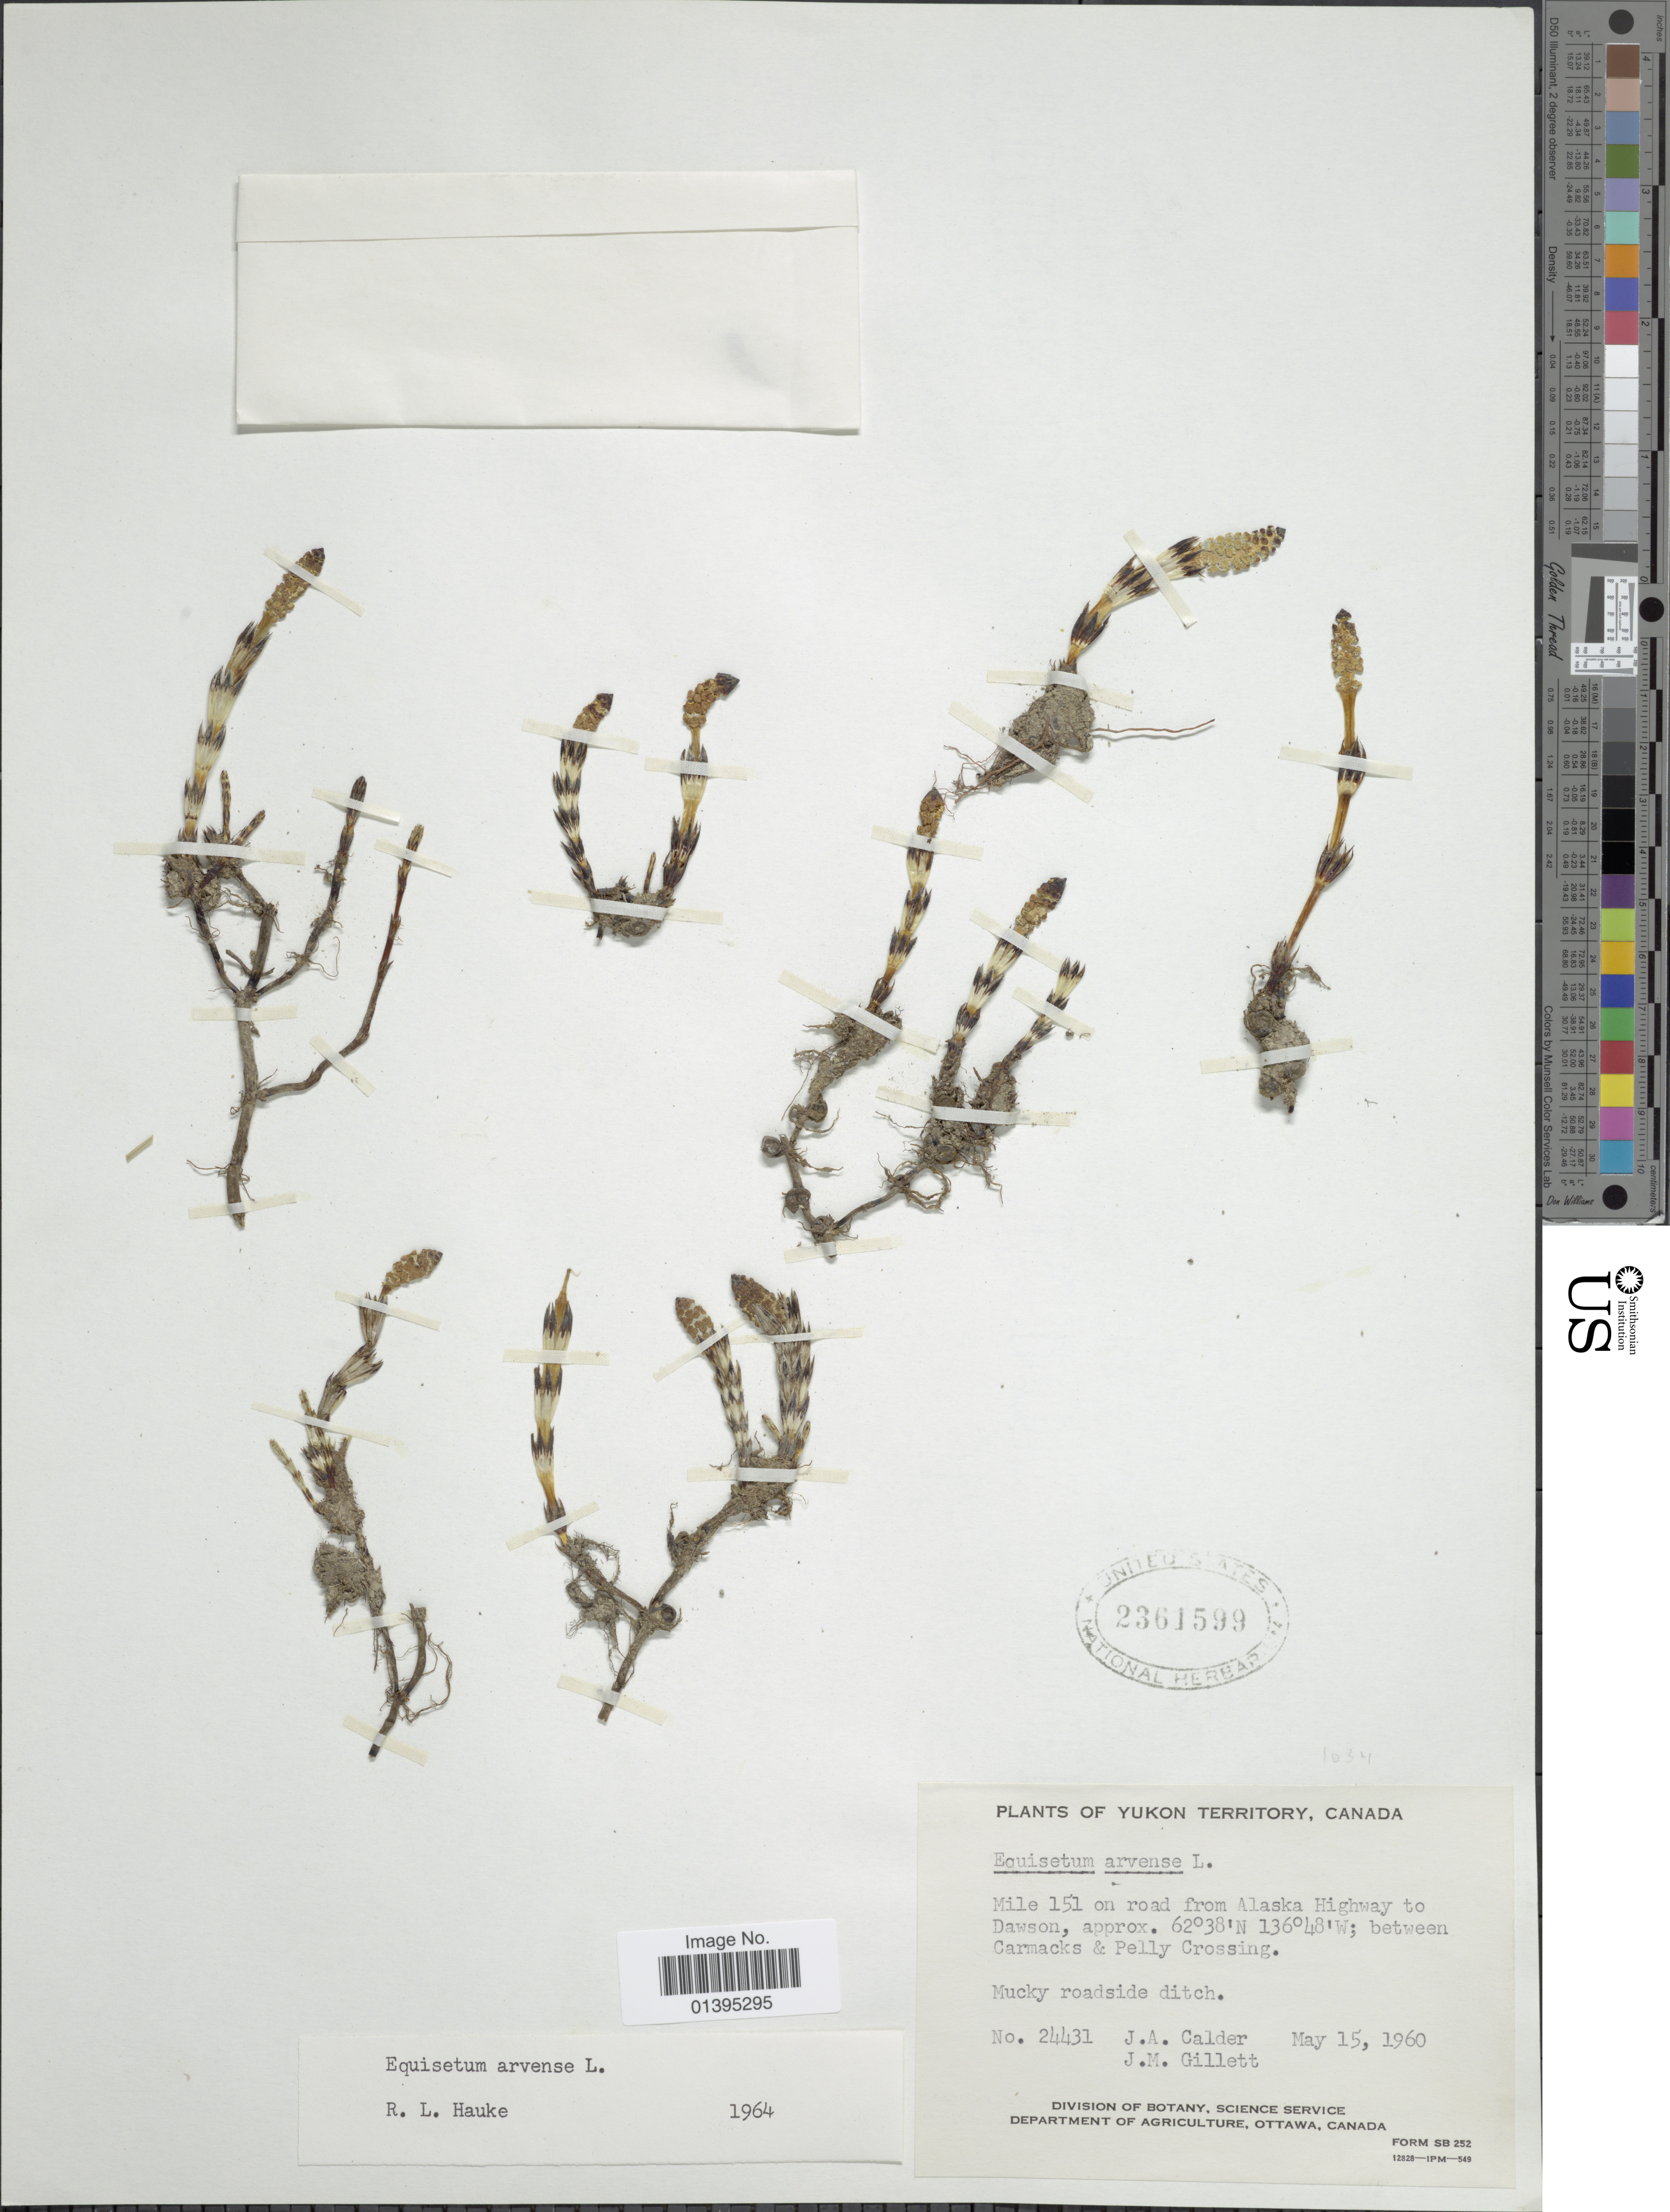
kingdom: Plantae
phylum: Tracheophyta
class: Polypodiopsida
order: Equisetales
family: Equisetaceae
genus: Equisetum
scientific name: Equisetum arvense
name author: L.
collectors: J. A. Calder & J. M. Gillett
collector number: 24431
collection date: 1960-05-15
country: Canada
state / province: Yukon Territory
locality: Mile 151 on road from Alaska Highway to Dawson, between Carmacks & Pelly Crossing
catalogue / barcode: US 2361599